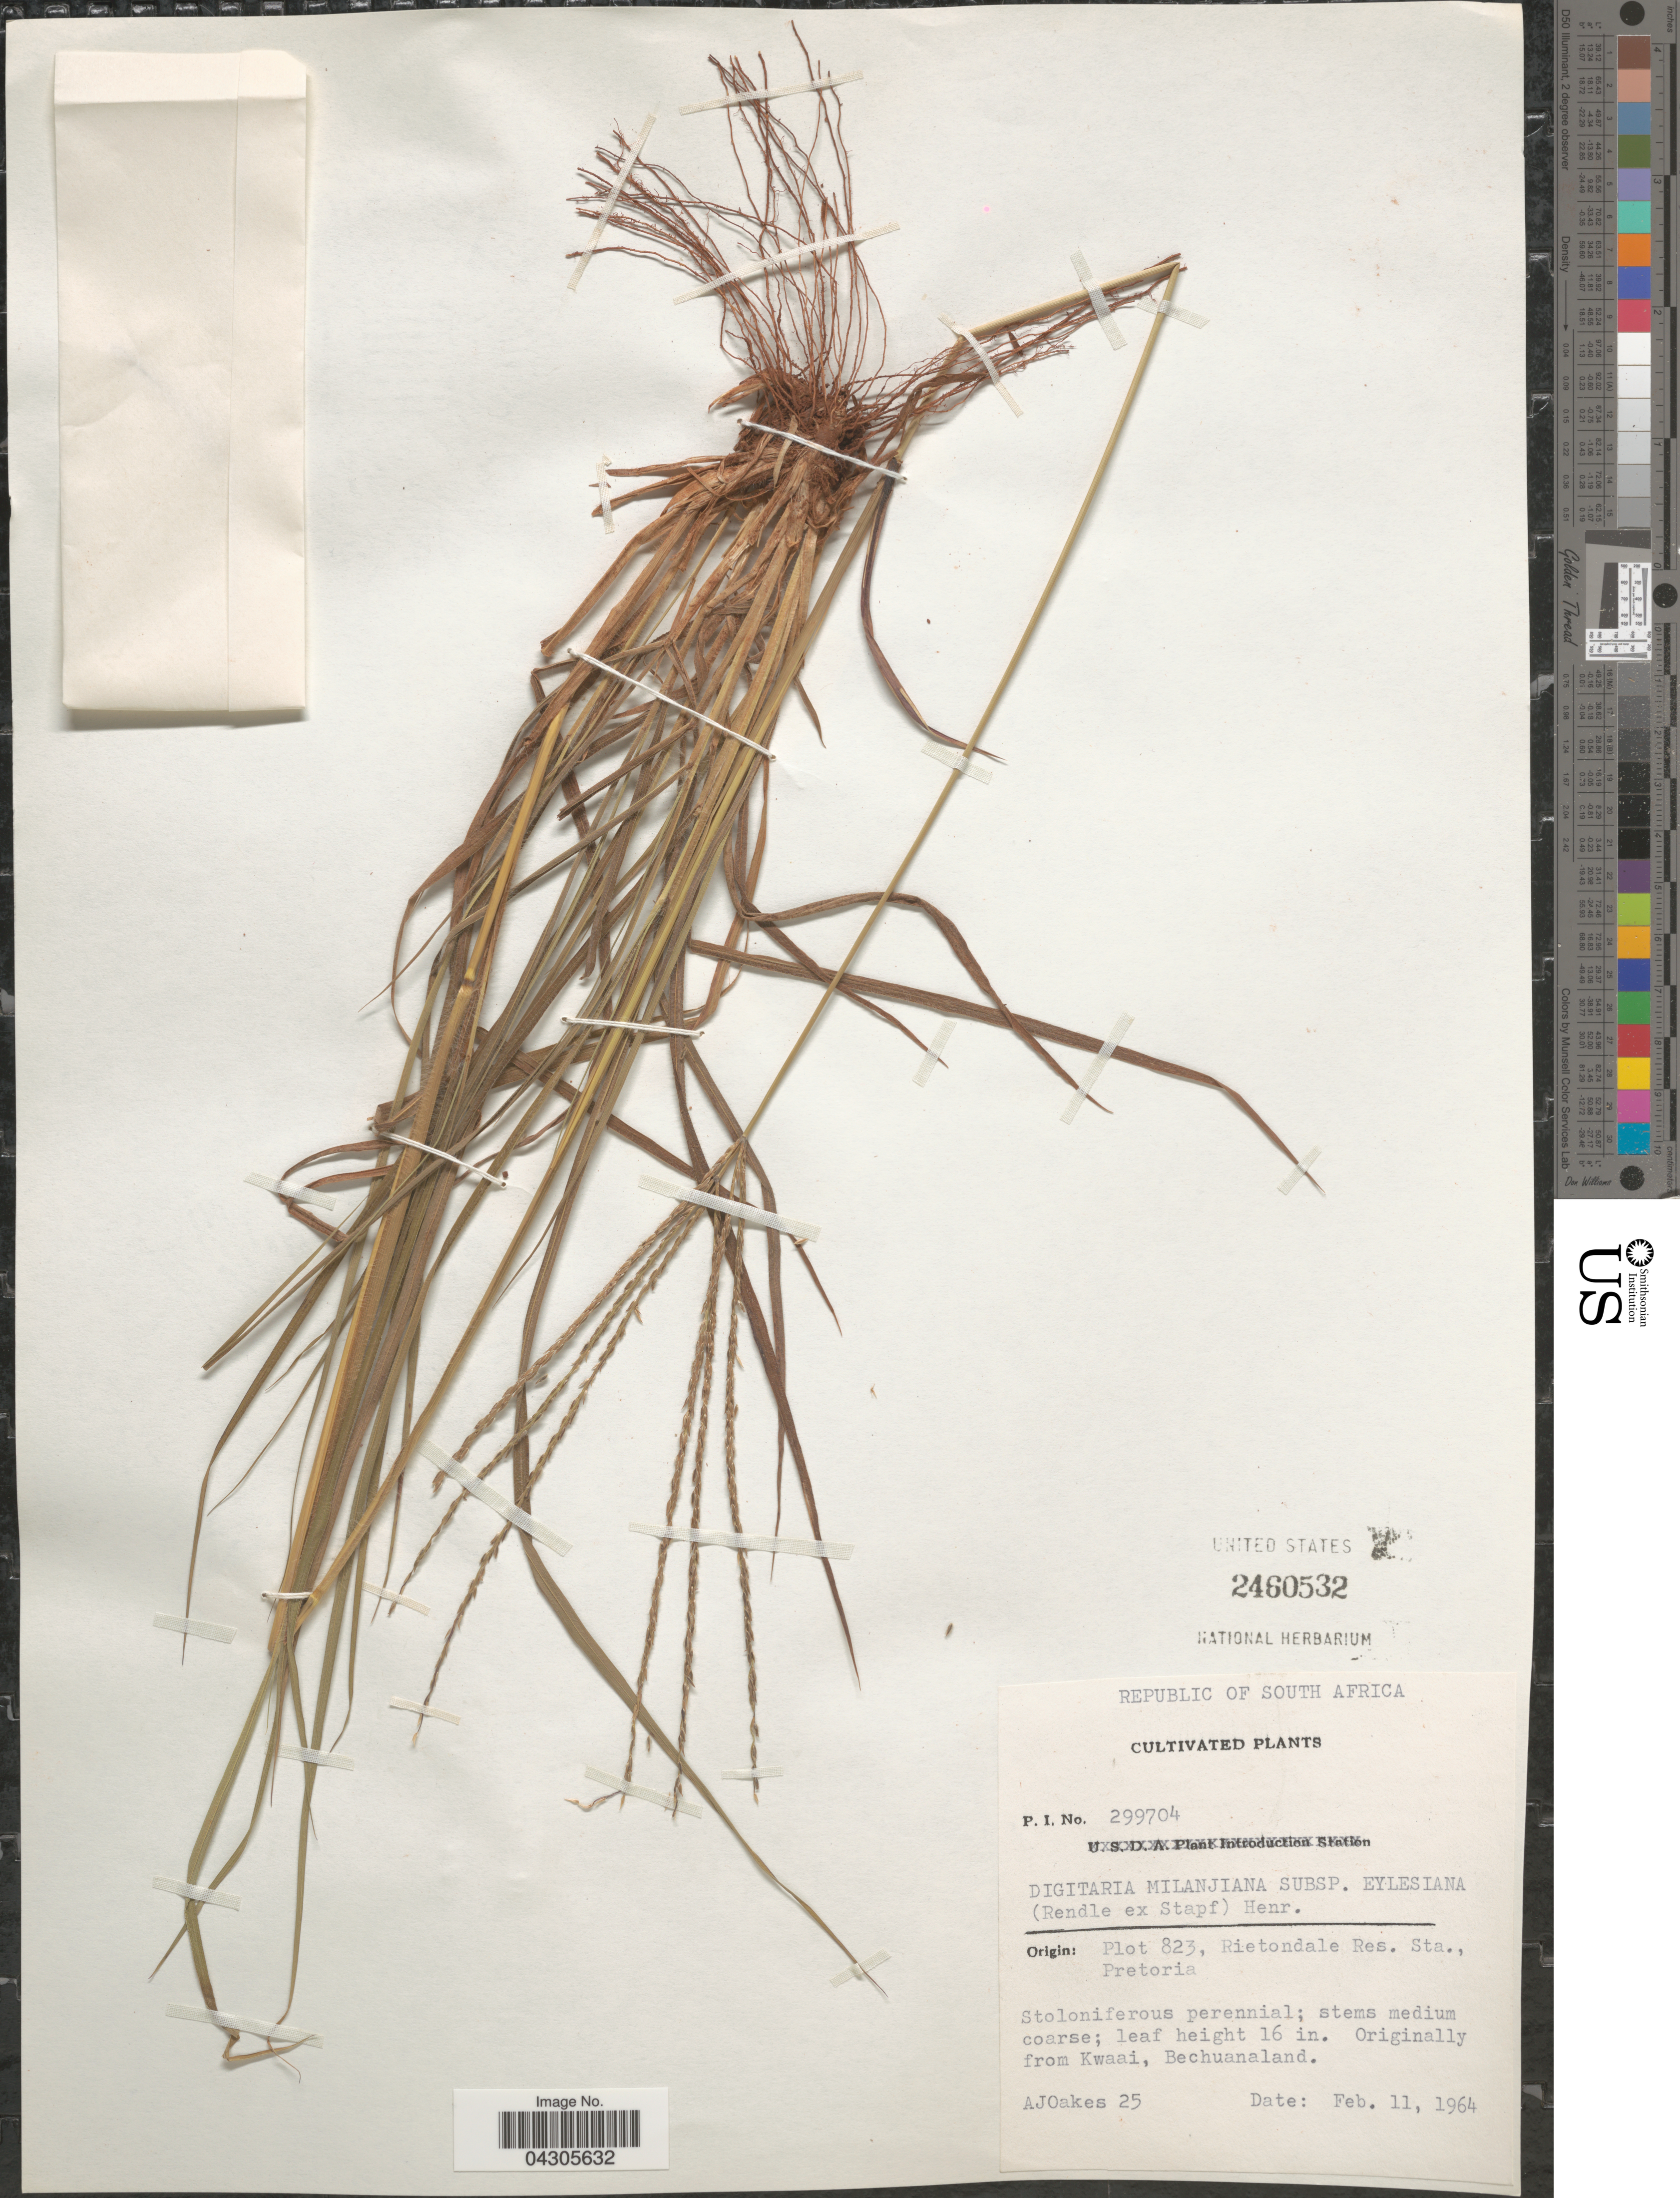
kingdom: Plantae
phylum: Tracheophyta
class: Liliopsida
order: Poales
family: Poaceae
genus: Digitaria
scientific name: Digitaria milanjiana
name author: (Rendle) Stapf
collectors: A. Oakes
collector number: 25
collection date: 1964-02-11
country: South Africa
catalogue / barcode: US 2460532